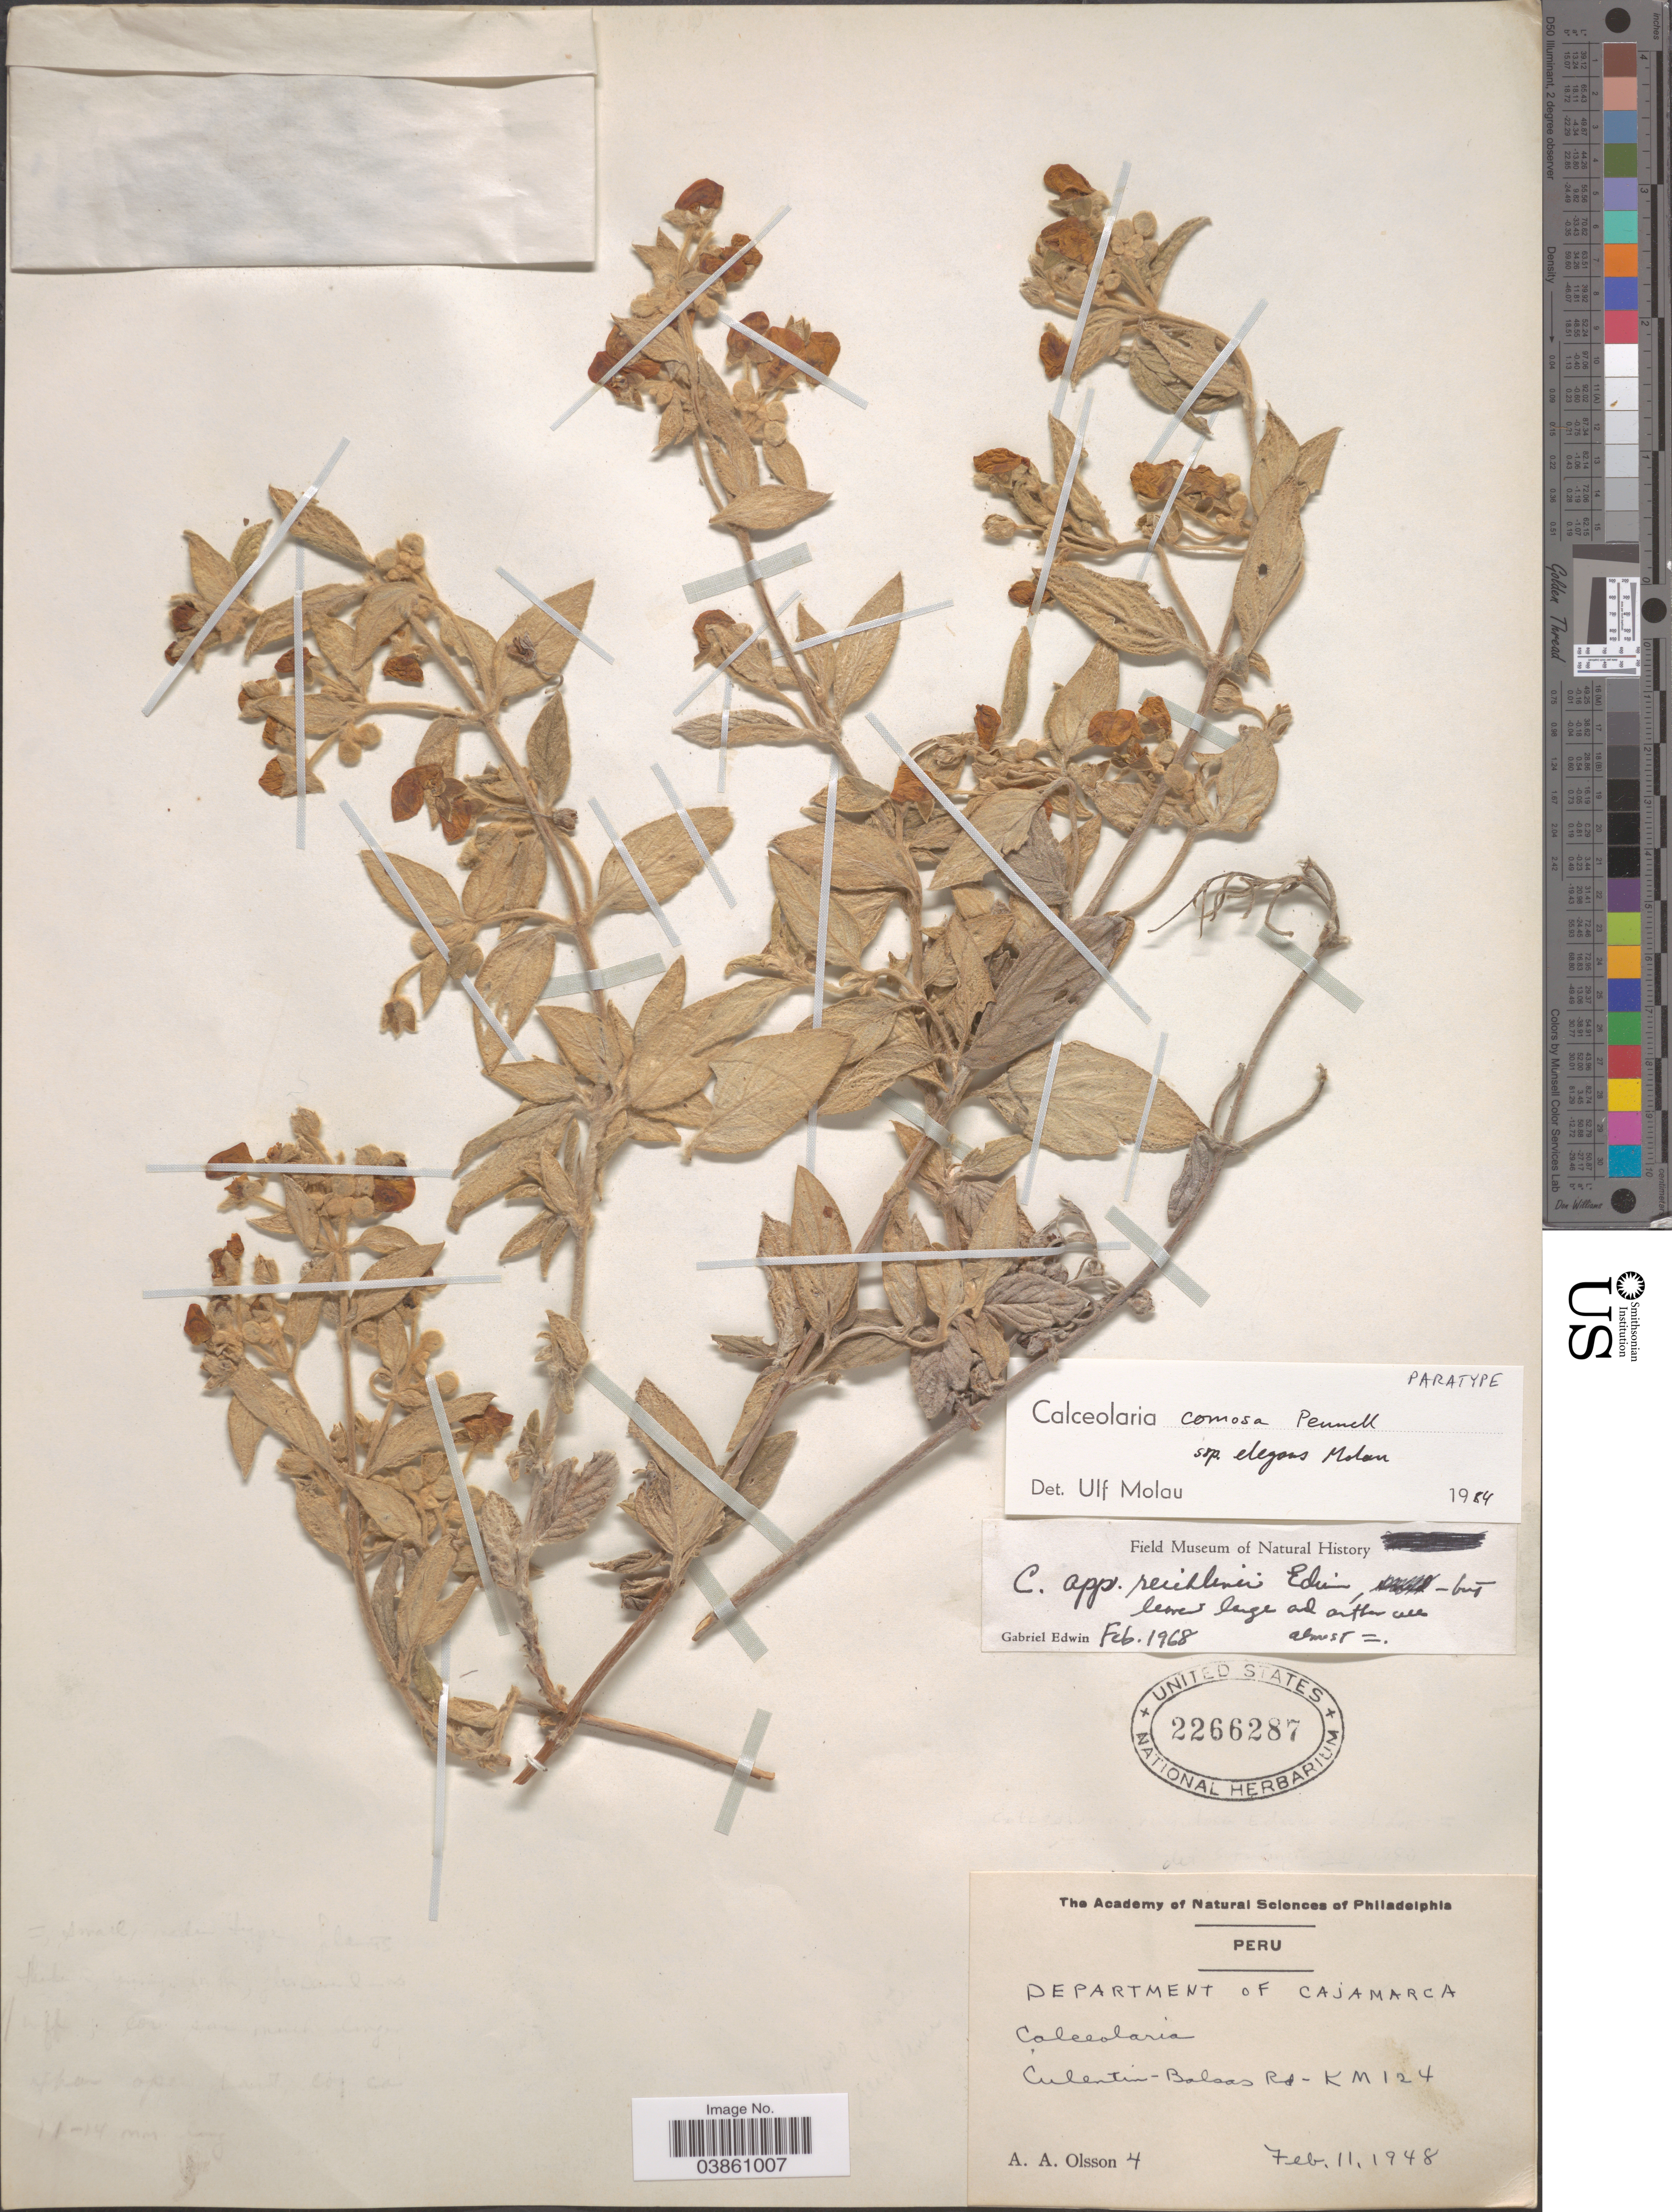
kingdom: Plantae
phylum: Tracheophyta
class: Magnoliopsida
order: Lamiales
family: Calceolariaceae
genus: Calceolaria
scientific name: Calceolaria comosa subsp. elegans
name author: Molau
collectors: A. Olsson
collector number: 4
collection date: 1948-02-11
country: Peru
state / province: Cajamarca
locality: Department of Cajamarca. Culentin-Balsas Rd-Km 124.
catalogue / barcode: US 2266287